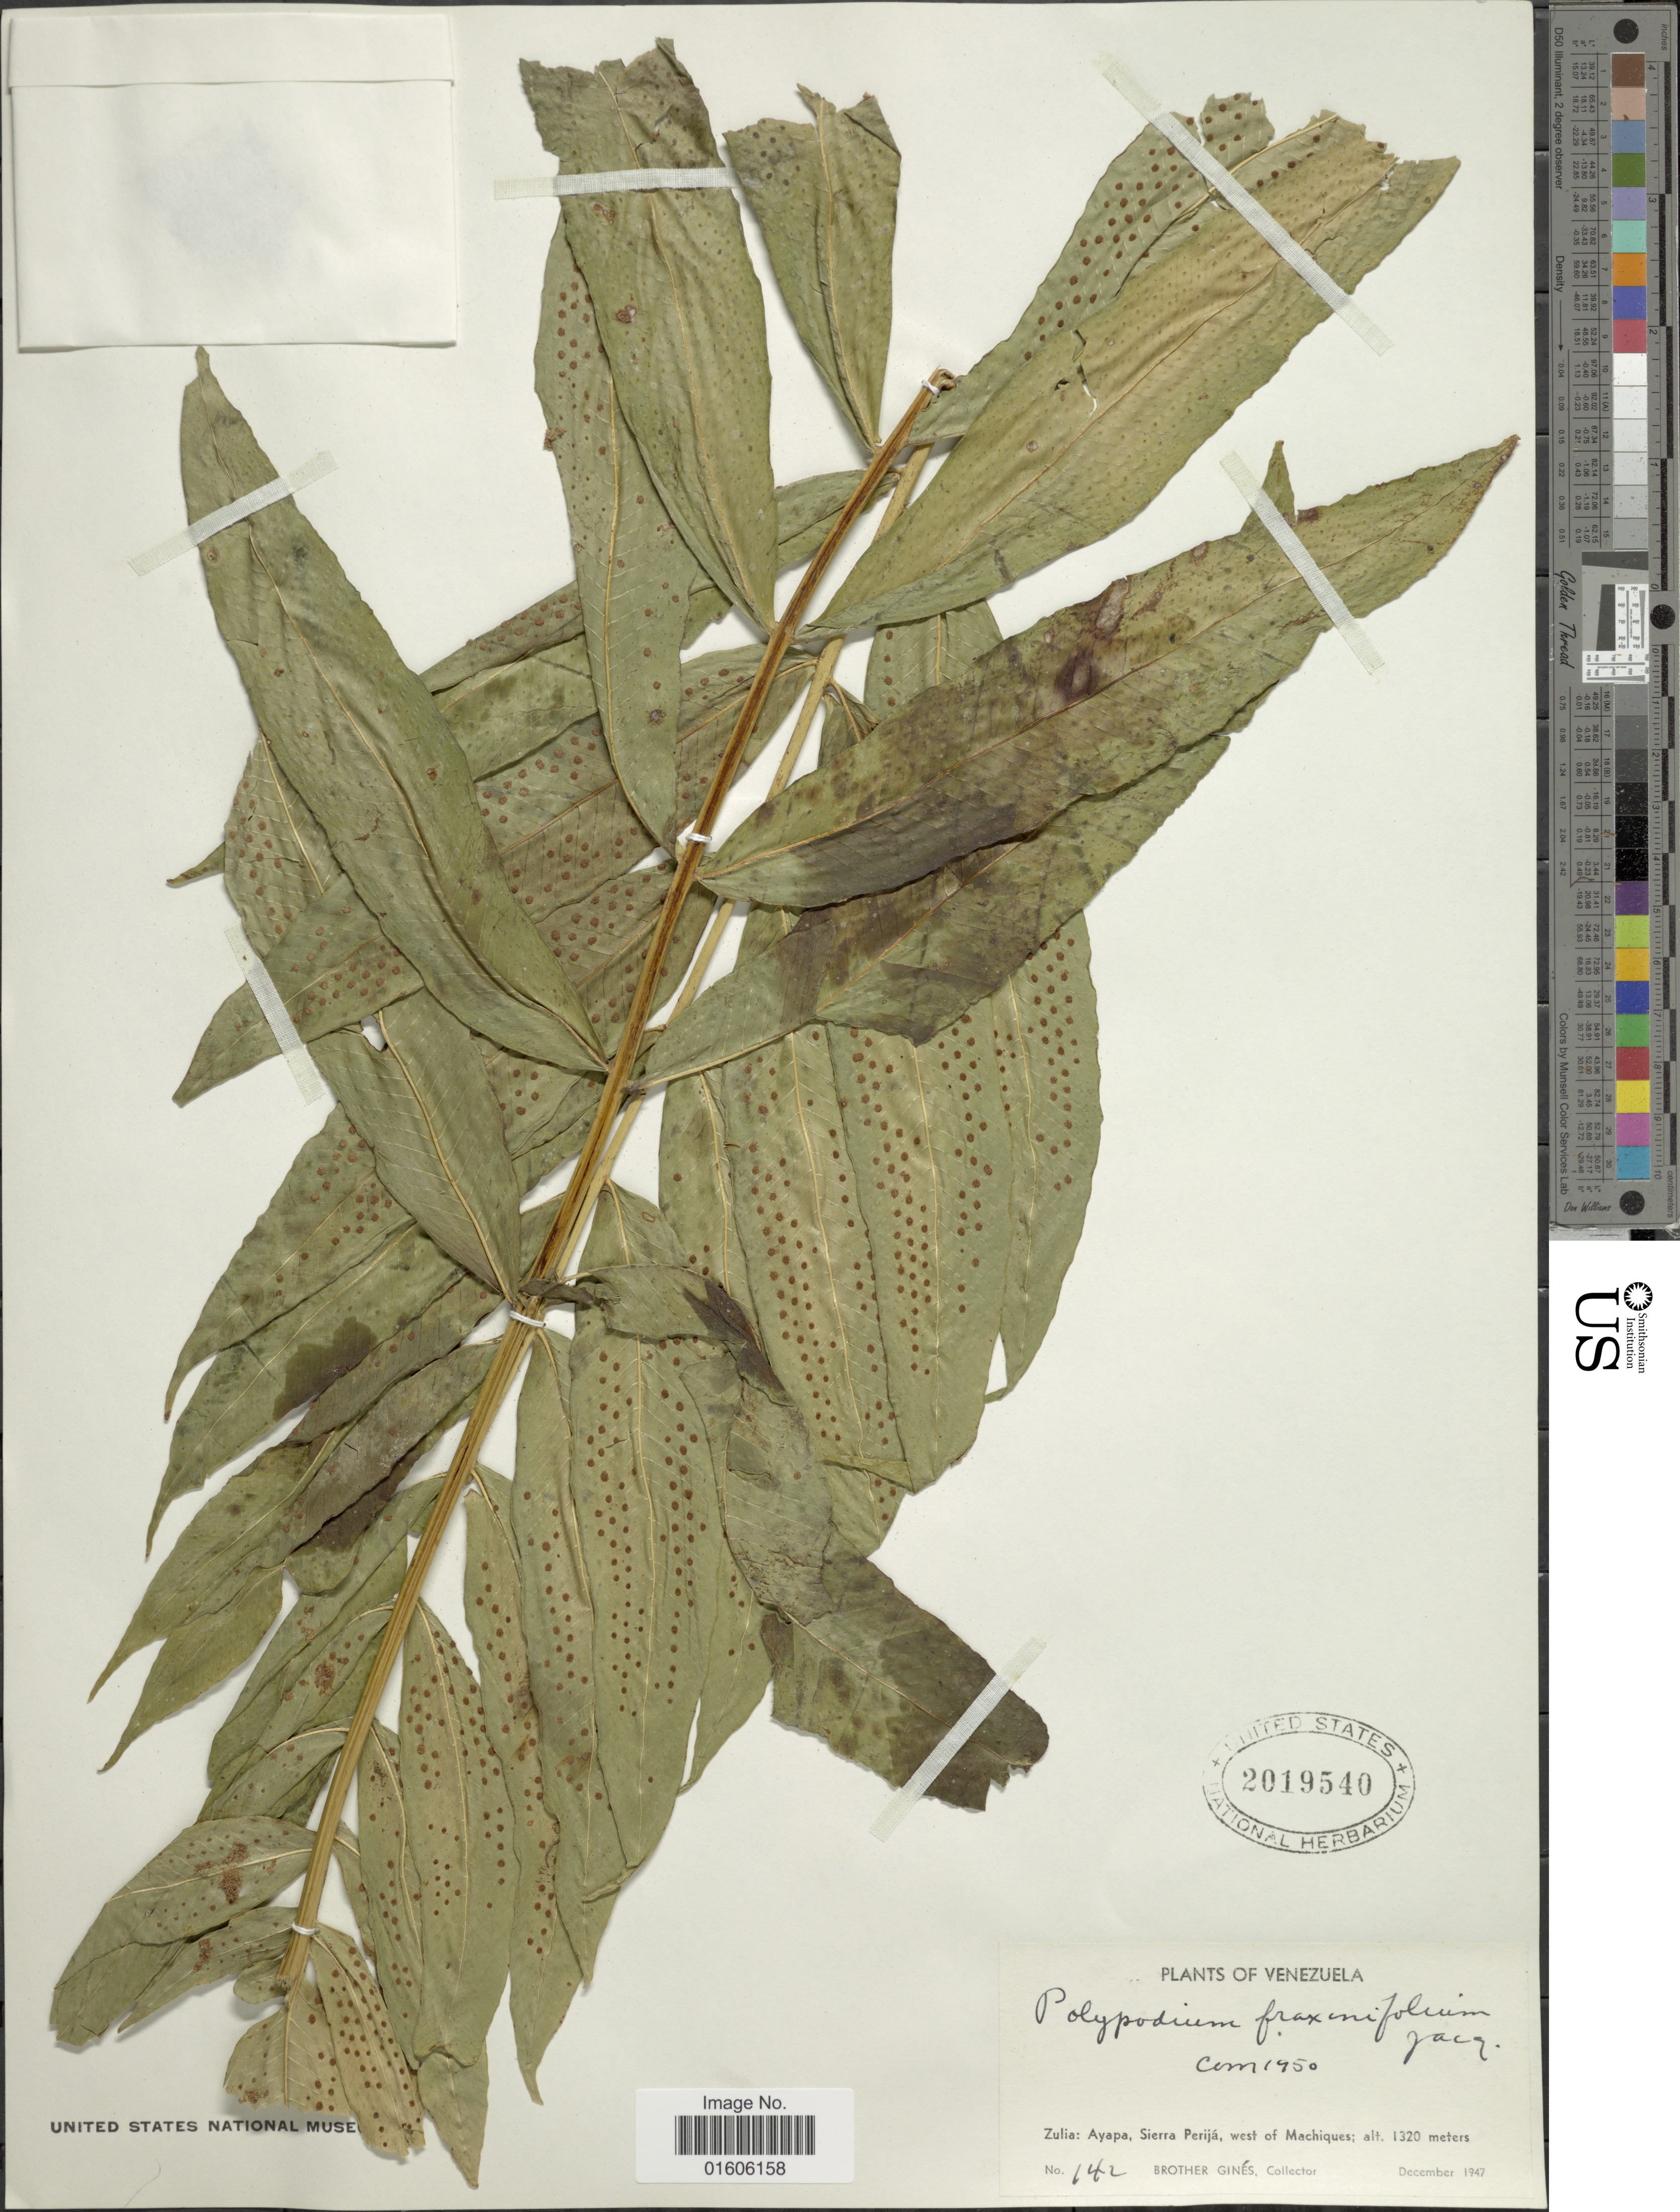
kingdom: Plantae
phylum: Tracheophyta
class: Polypodiopsida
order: Polypodiales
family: Polypodiaceae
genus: Serpocaulon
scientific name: Serpocaulon fraxinifolium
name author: (Jacq.) A.R. Sm.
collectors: Bro. Gines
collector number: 142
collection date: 1947-12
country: Venezuela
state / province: Zulia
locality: Ayapa, Sierra Perijá, west of Machiques.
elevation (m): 1320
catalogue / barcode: US 2019540